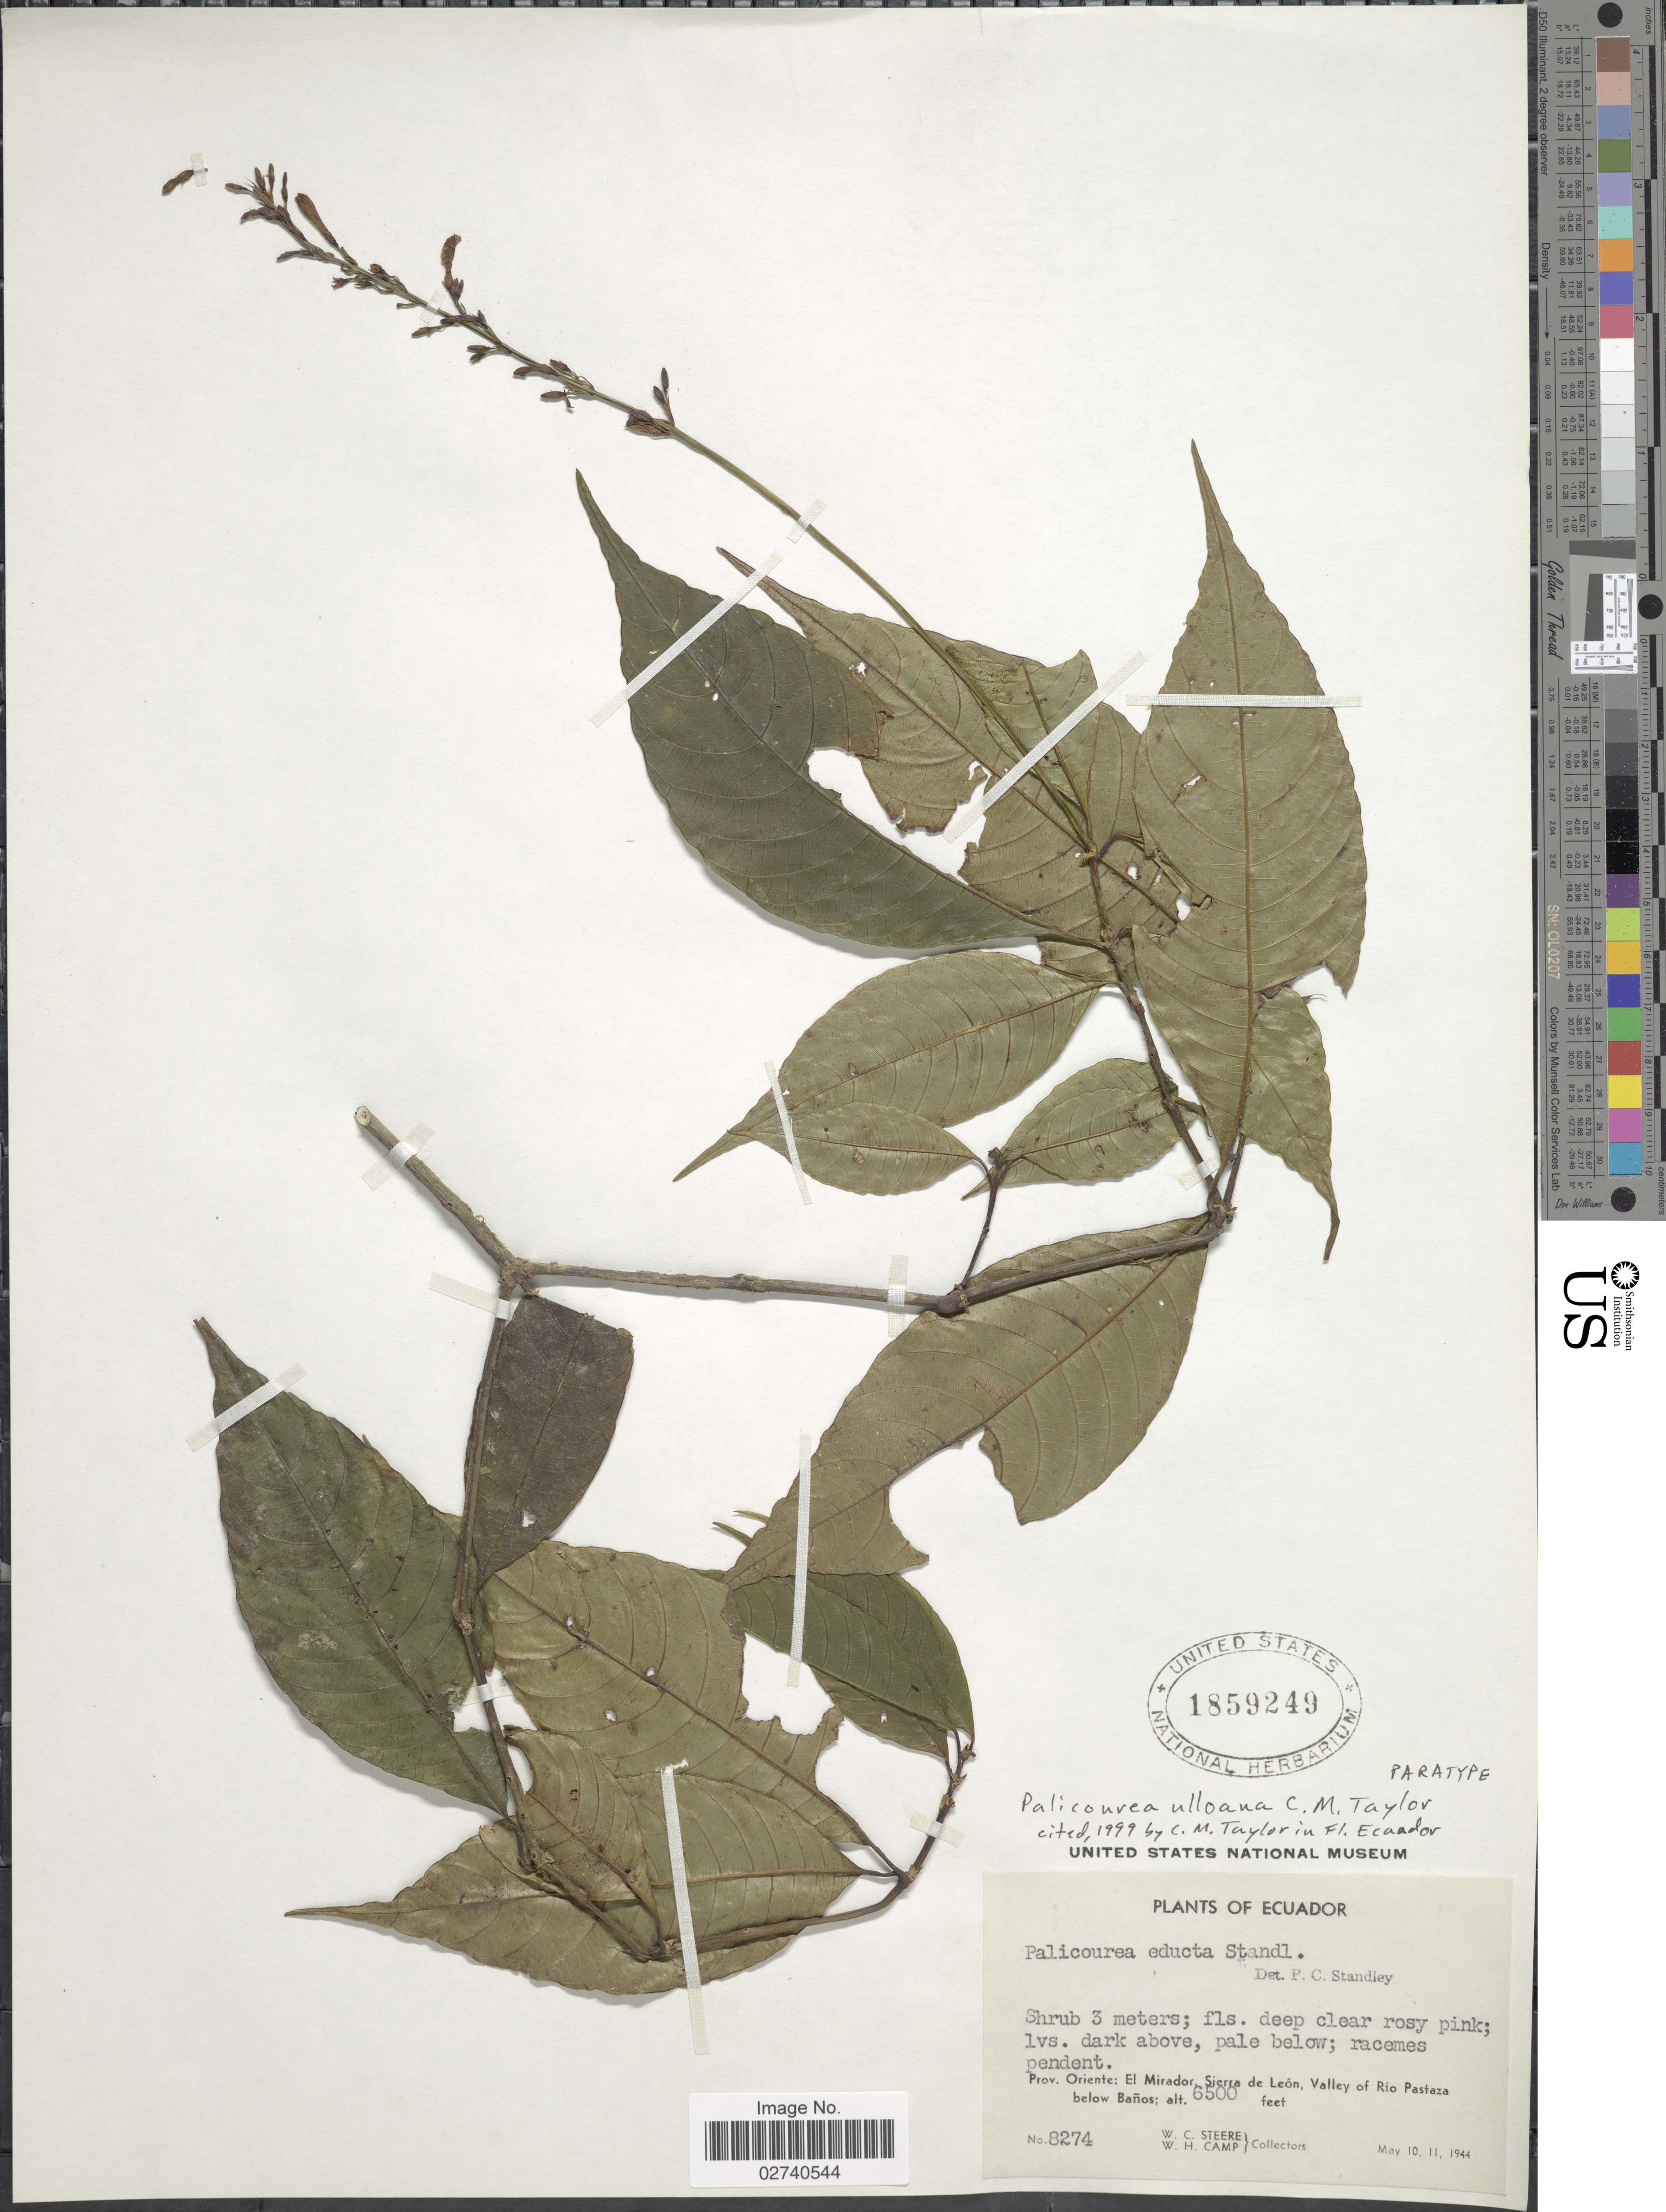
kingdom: Plantae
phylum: Tracheophyta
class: Magnoliopsida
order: Gentianales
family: Rubiaceae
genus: Palicourea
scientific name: Palicourea ulloana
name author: C.M. Taylor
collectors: W. C. Steere & W. H. Camp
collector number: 8274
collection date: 1944-05-10/1944-05-11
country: Ecuador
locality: Prov. Oriente: El Mirador, Sierra de Leon, Valley of Rio Pastaza below Banos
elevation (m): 1981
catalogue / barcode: US 1859249